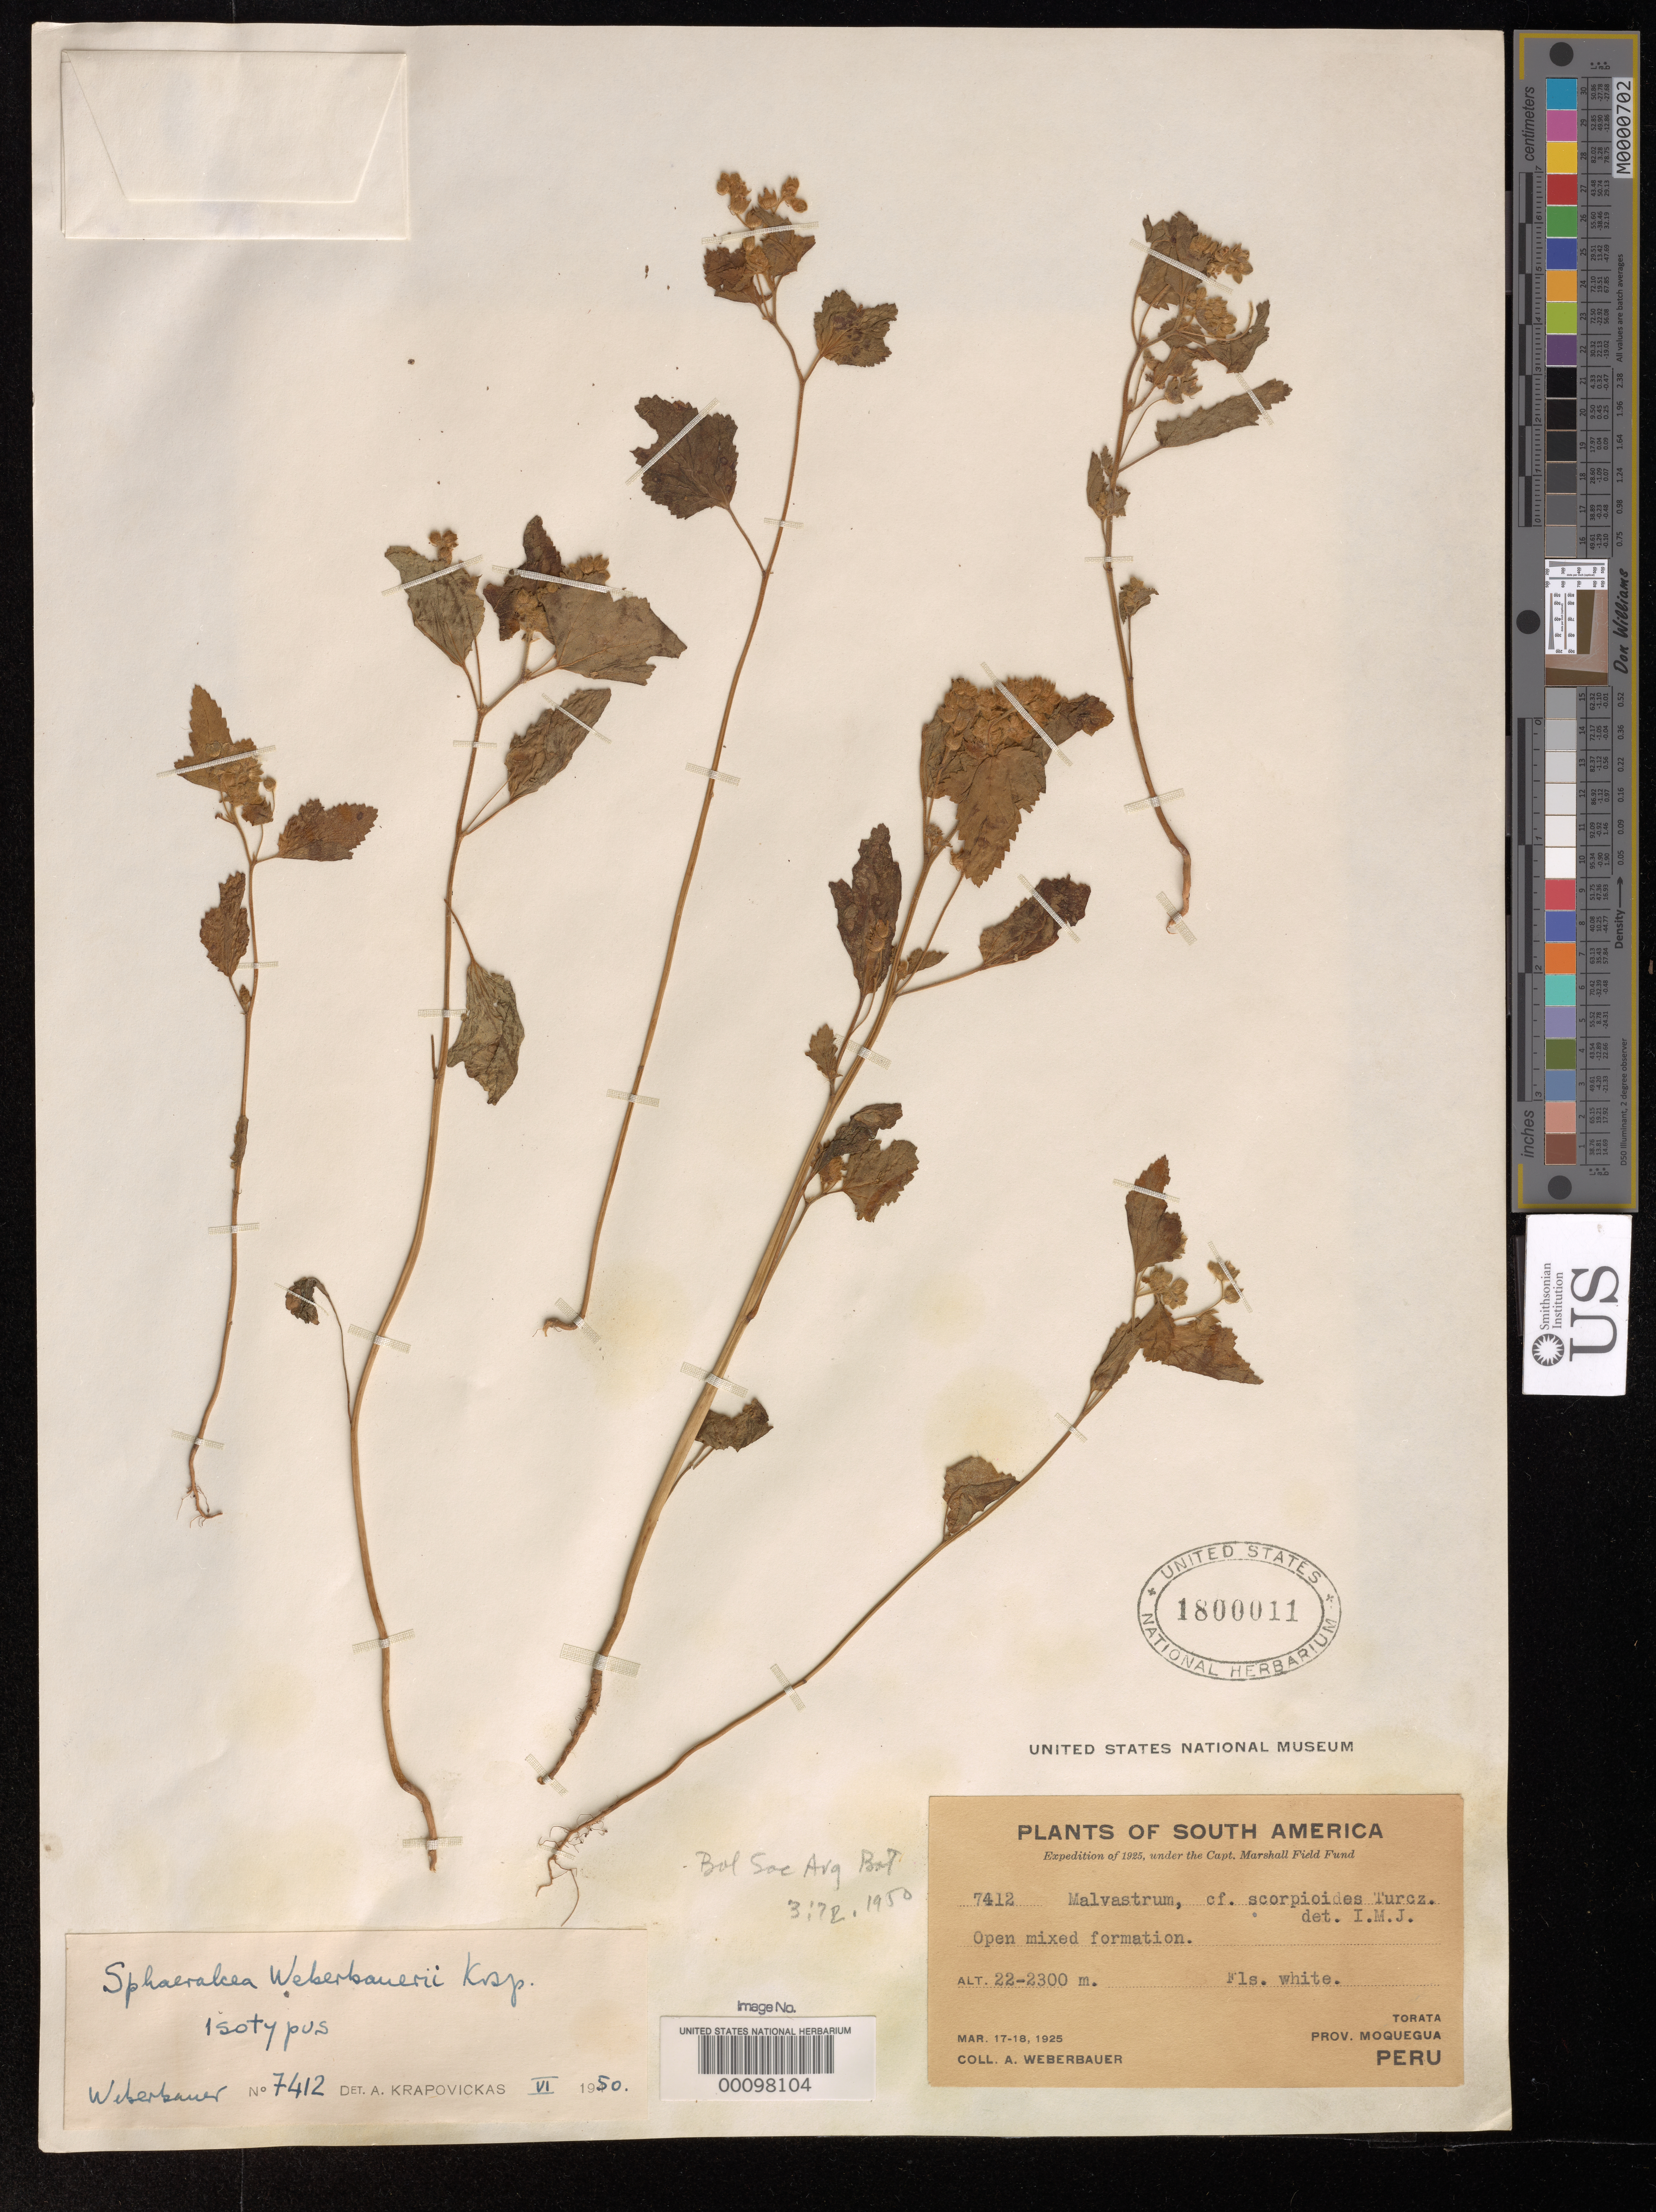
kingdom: Plantae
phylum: Tracheophyta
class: Magnoliopsida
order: Malvales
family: Malvaceae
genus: Sphaeralcea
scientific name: Sphaeralcea weberbaueri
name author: Krapov.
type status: Isotype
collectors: A. Weberbauer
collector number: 7412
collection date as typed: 17 Mar 1925 to 18 Mar 1925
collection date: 1925-03-17/1925-03-18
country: Peru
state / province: Moquegua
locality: Torata.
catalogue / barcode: US 1800011